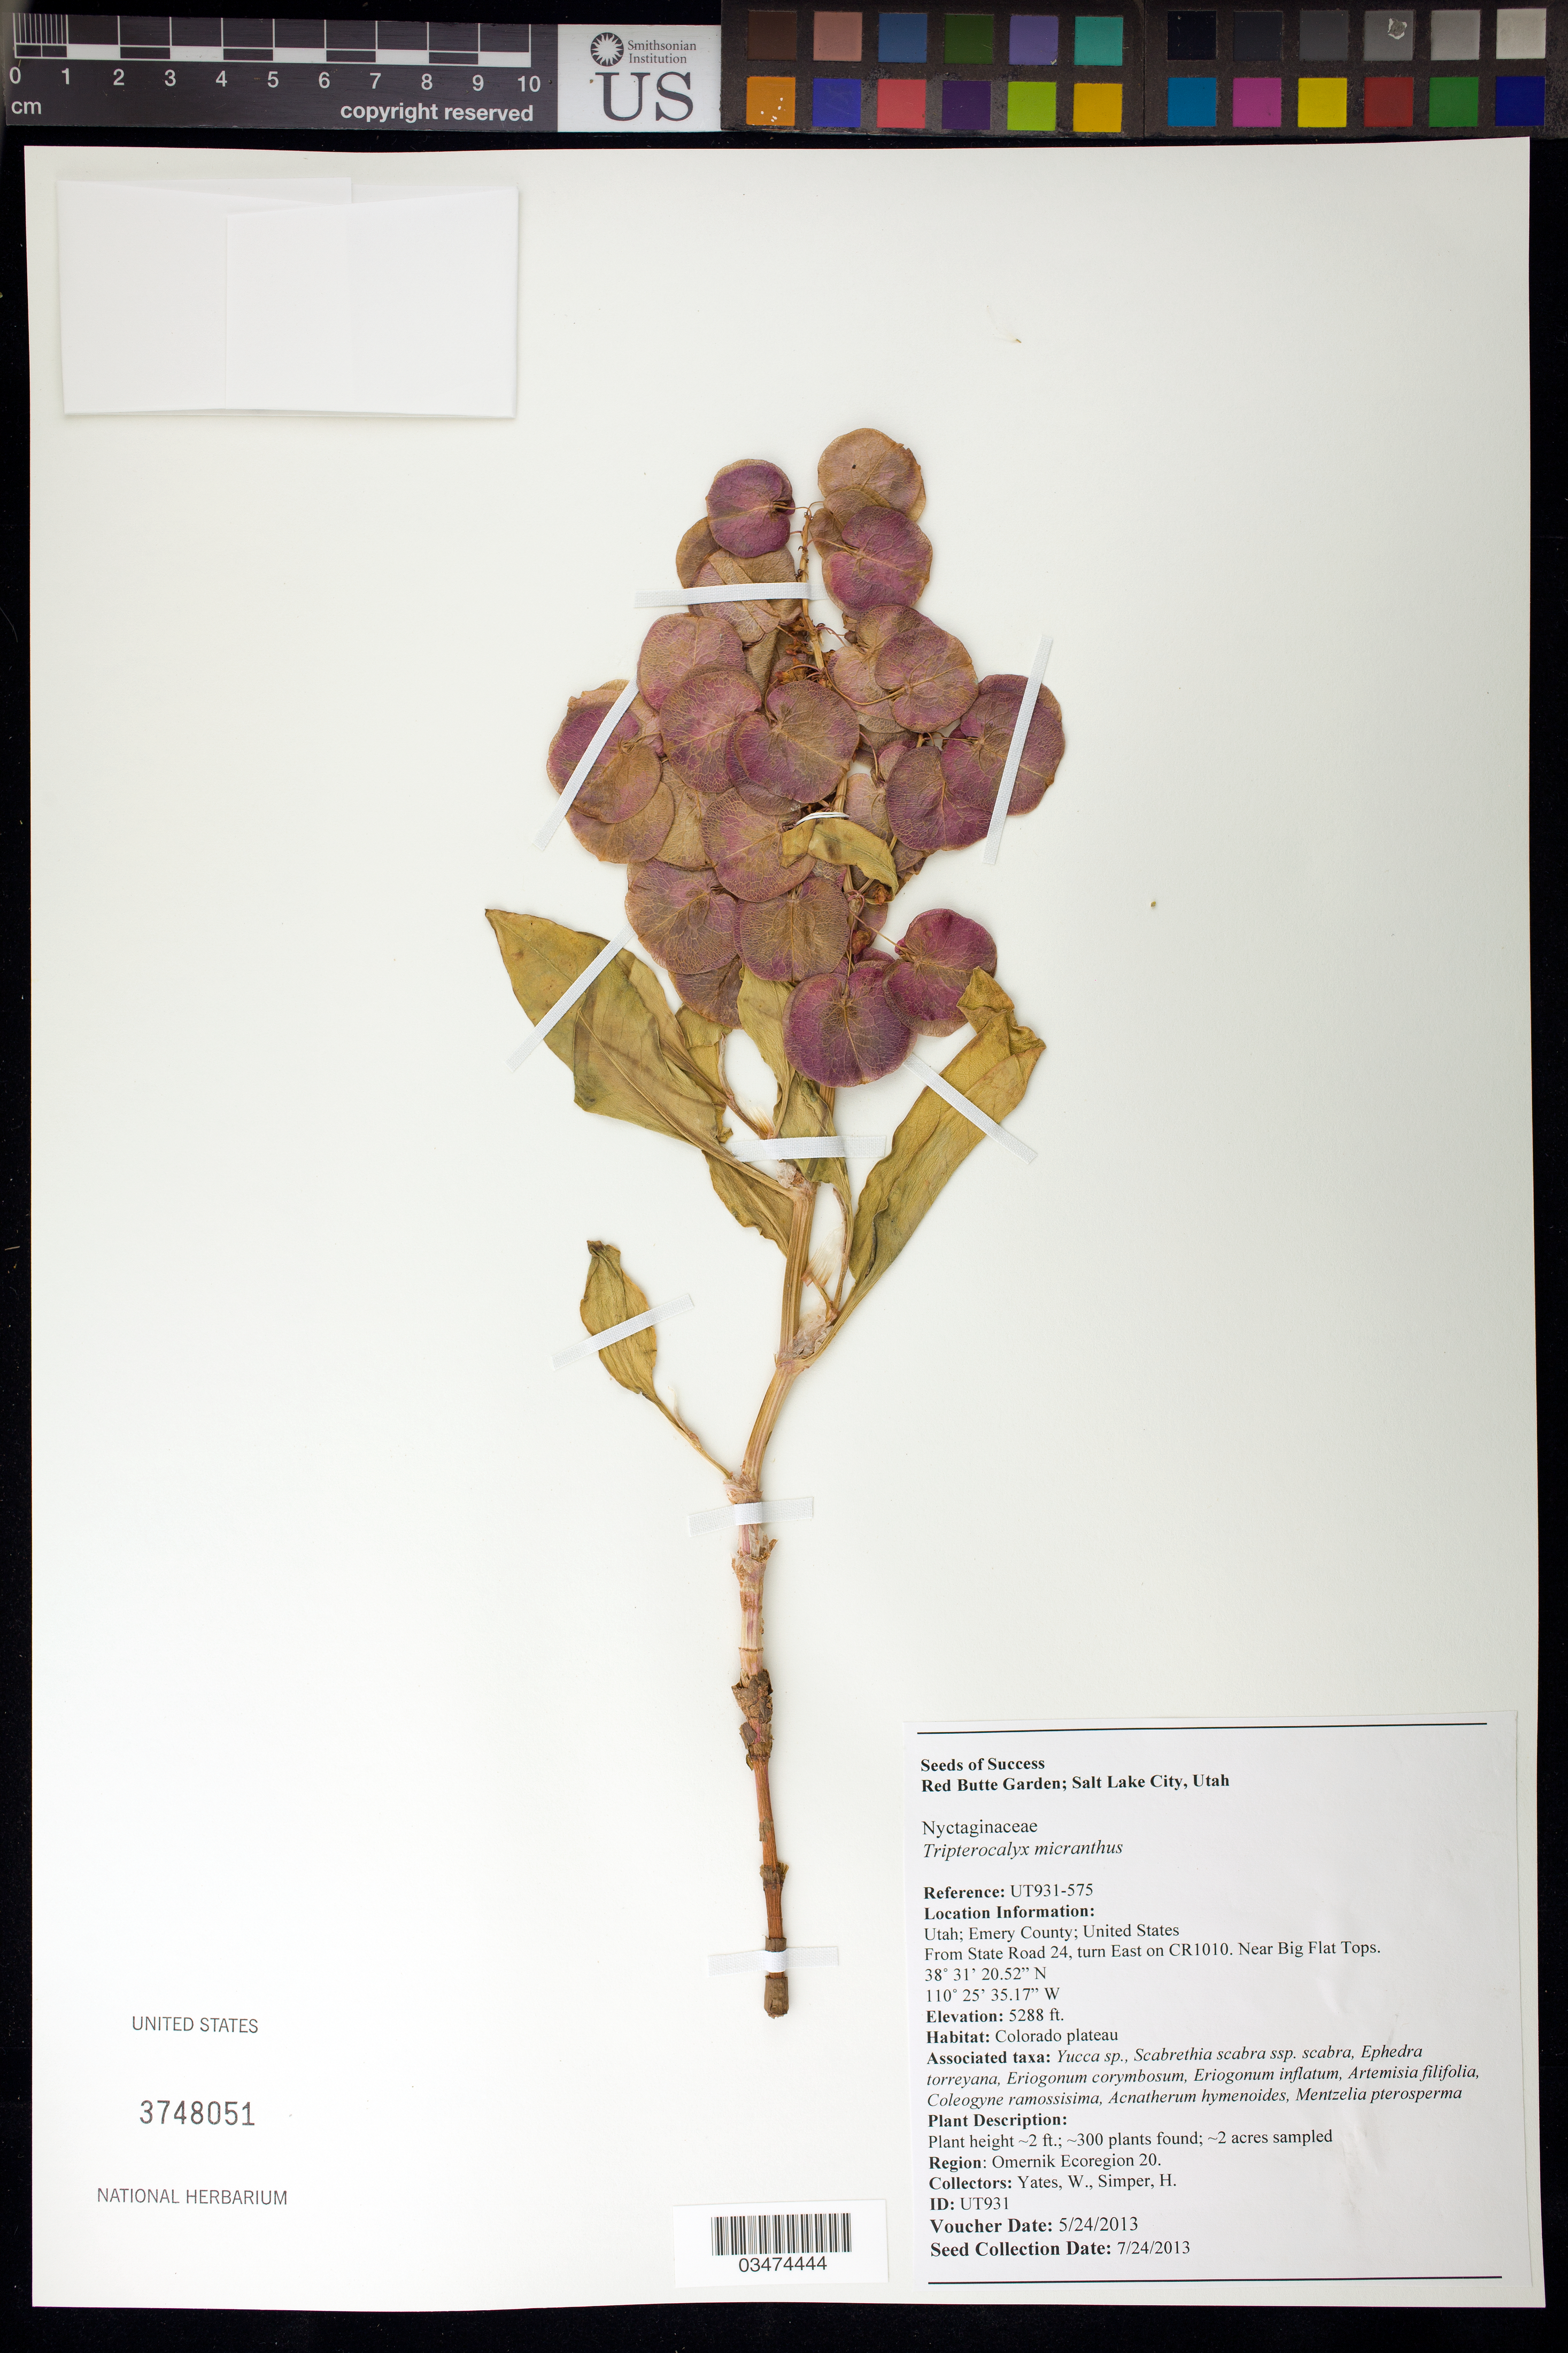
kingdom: Plantae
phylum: Tracheophyta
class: Magnoliopsida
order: Caryophyllales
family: Nyctaginaceae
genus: Tripterocalyx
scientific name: Tripterocalyx micranthus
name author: (Torr.) Hook.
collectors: W. Yates & H. Simper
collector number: UT931-575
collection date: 2013-05-24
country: United States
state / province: Utah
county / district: Emery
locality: Near Big Flat Tops.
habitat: plateau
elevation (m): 1612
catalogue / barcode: US 3748051